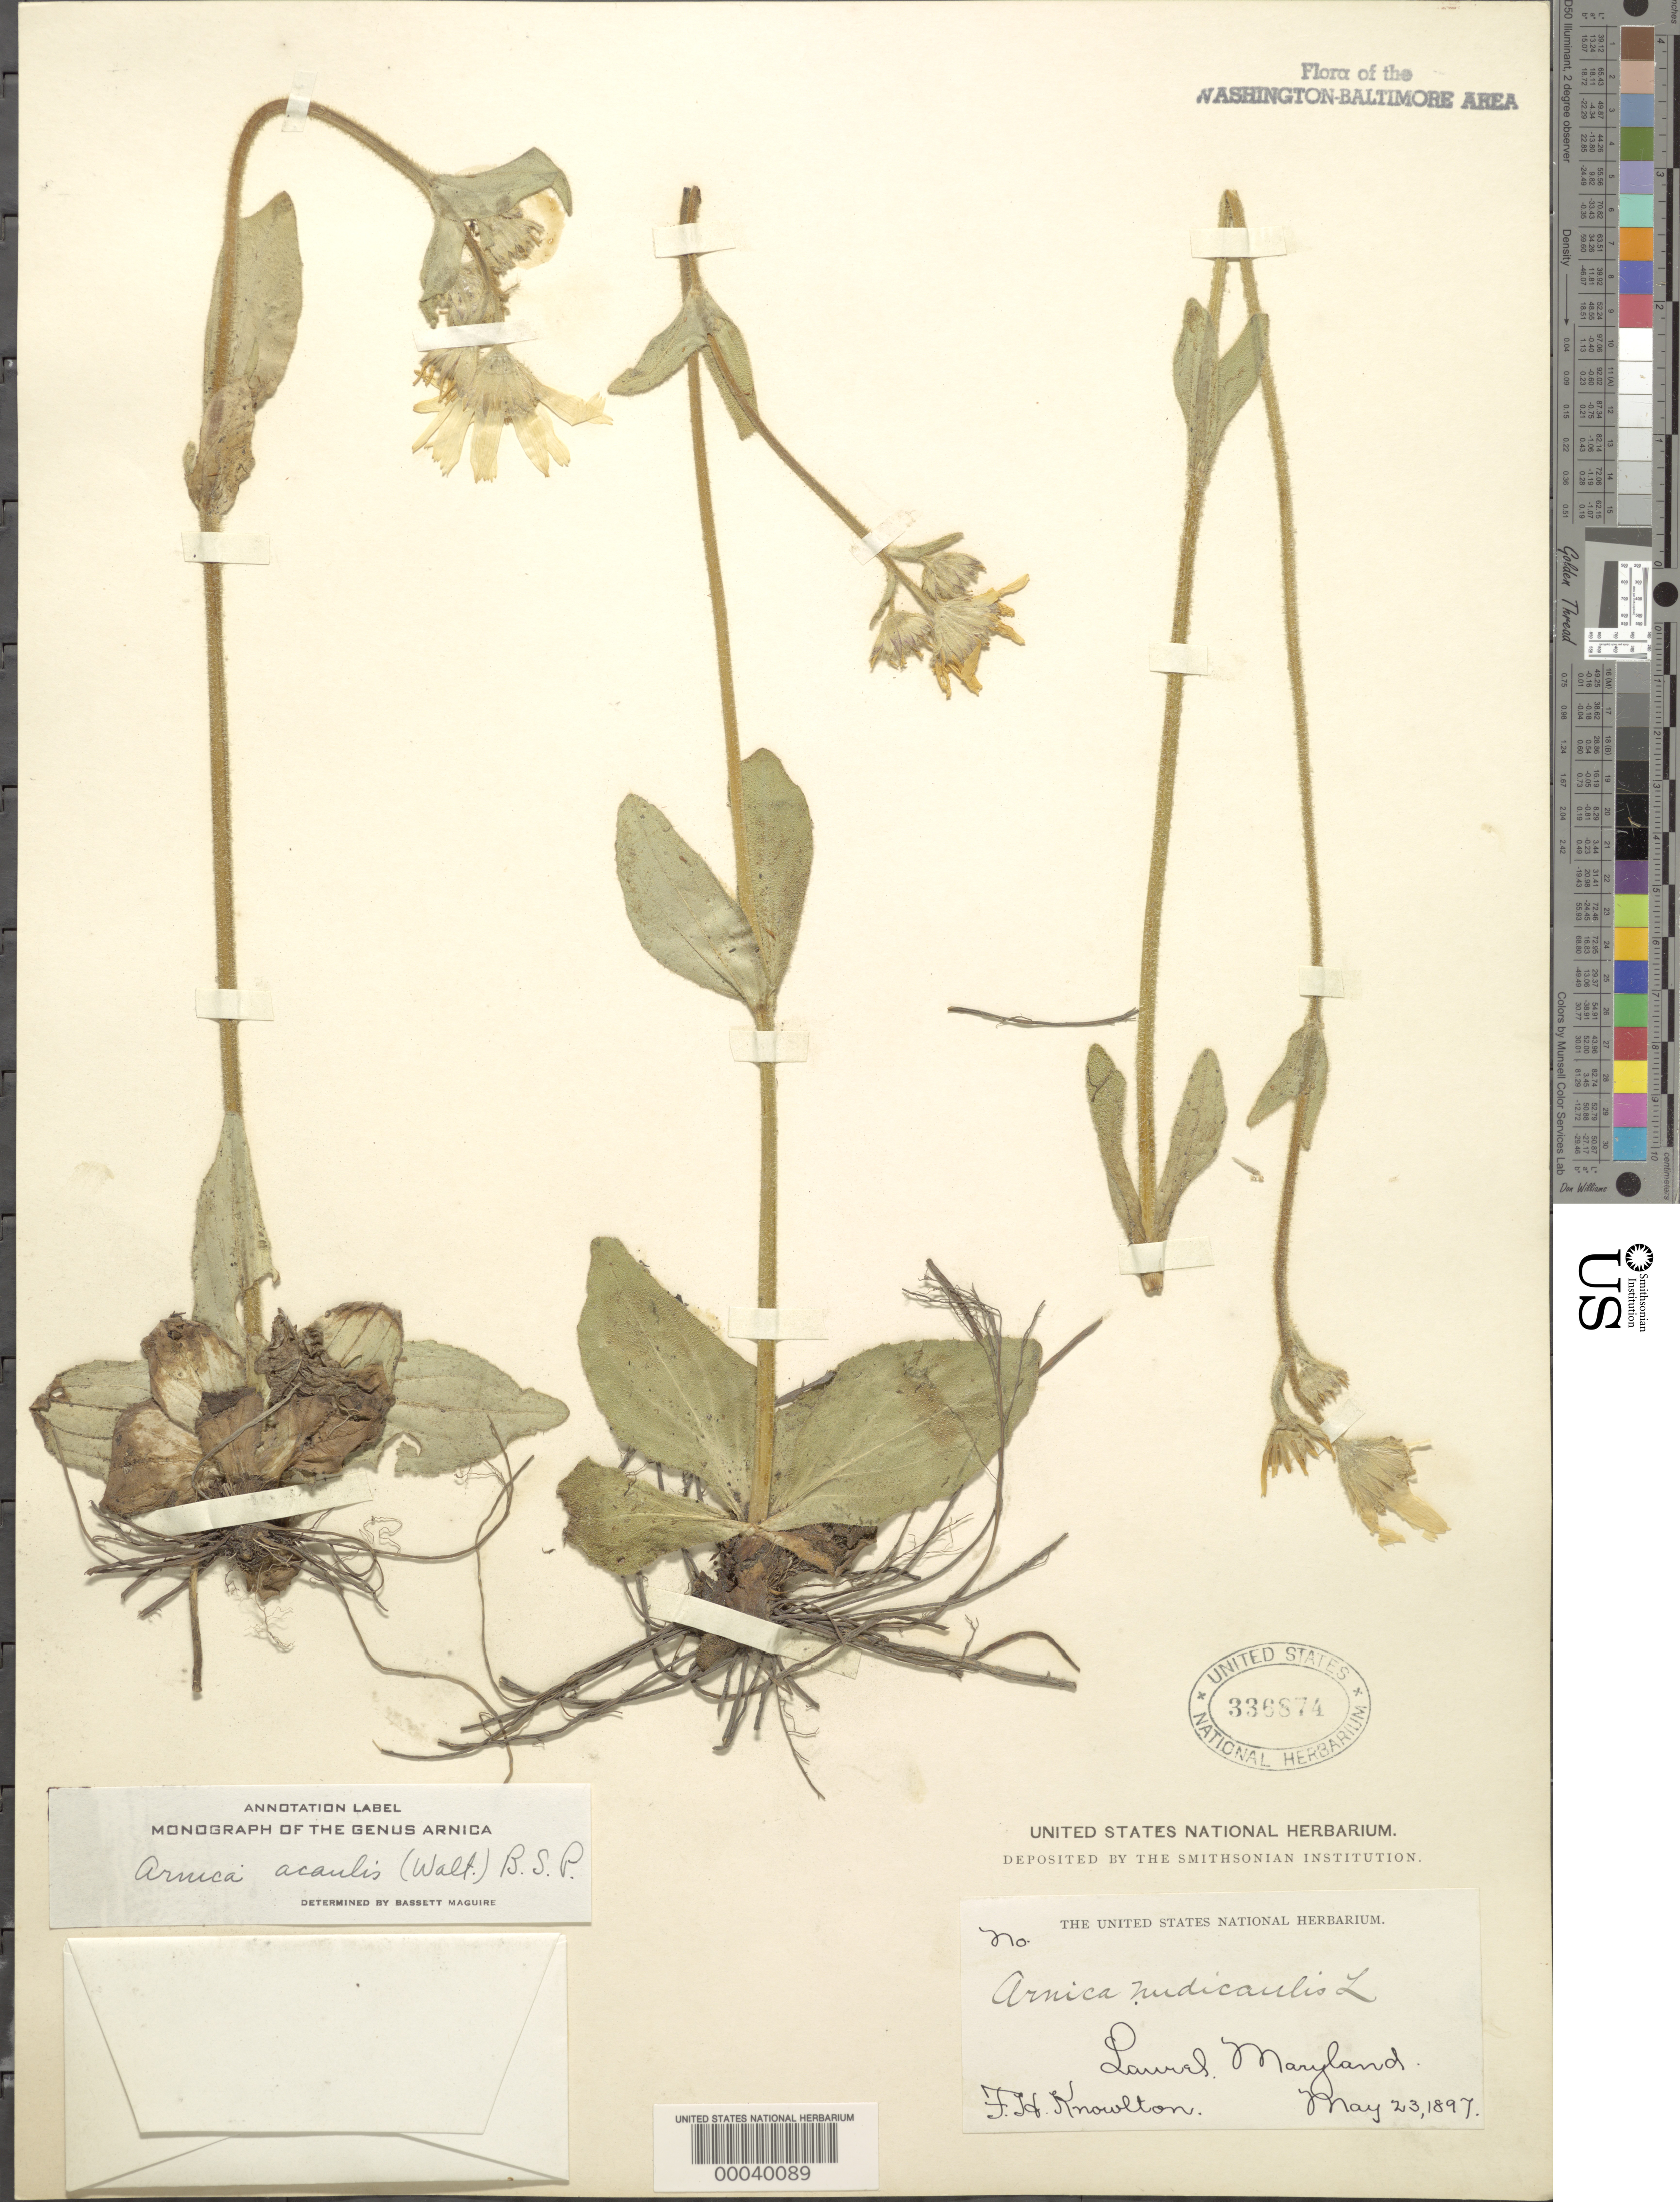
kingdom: Plantae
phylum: Tracheophyta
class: Magnoliopsida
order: Asterales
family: Asteraceae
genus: Arnica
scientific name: Arnica acaulis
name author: (Walter) Britton, Stearns & Poggenb.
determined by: Maguire, Bassett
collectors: F. H. Knowlton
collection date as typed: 23 May 1897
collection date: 1897-05-23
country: United States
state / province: Maryland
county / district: Prince George's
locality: Laurel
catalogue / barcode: US 336874